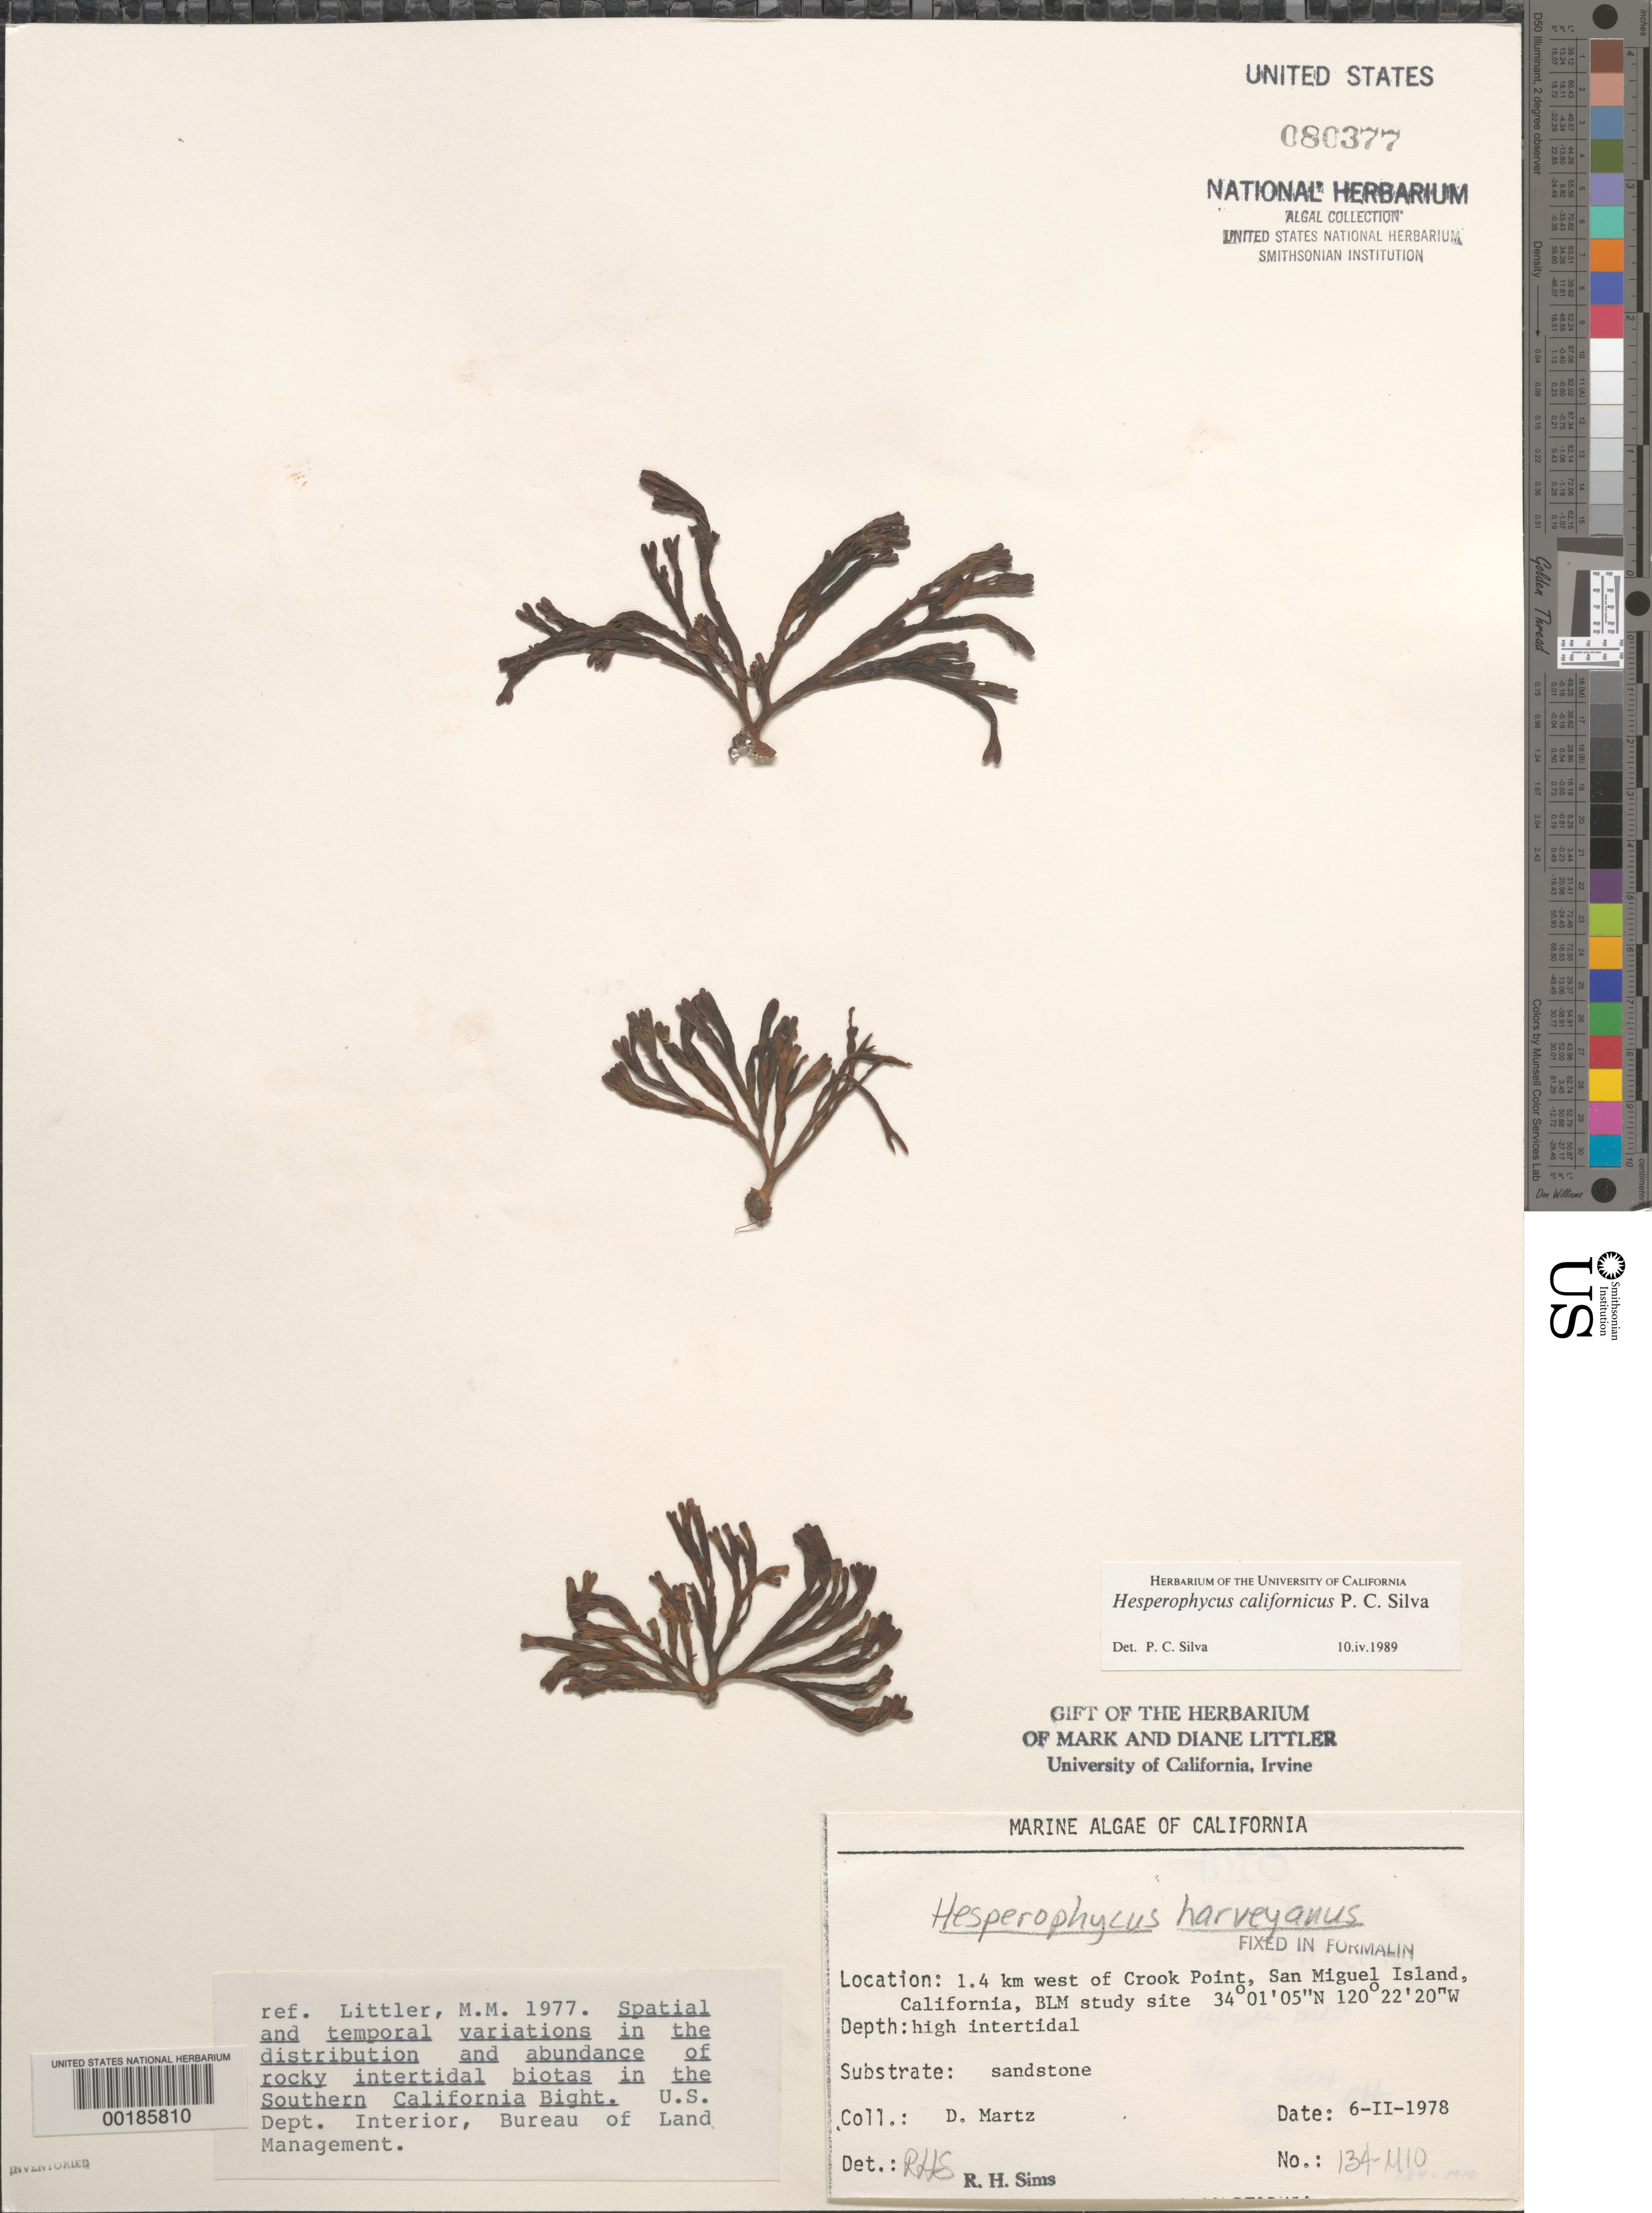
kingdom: Chromista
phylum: Ochrophyta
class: Phaeophyceae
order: Fucales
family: Fucaceae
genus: Hesperophycus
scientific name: Hesperophycus californicus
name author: P.C. Silva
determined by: Silva, P. C.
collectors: D. Martz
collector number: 134-mio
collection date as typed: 06 Feb 1978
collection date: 1978-02-06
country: United States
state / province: California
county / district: Santa Barbara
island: San Miguel Island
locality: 1.4 km north of Crook Point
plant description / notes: BLM-SOCALBIGHT Rocky Intertidal Survey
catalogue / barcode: US 80377